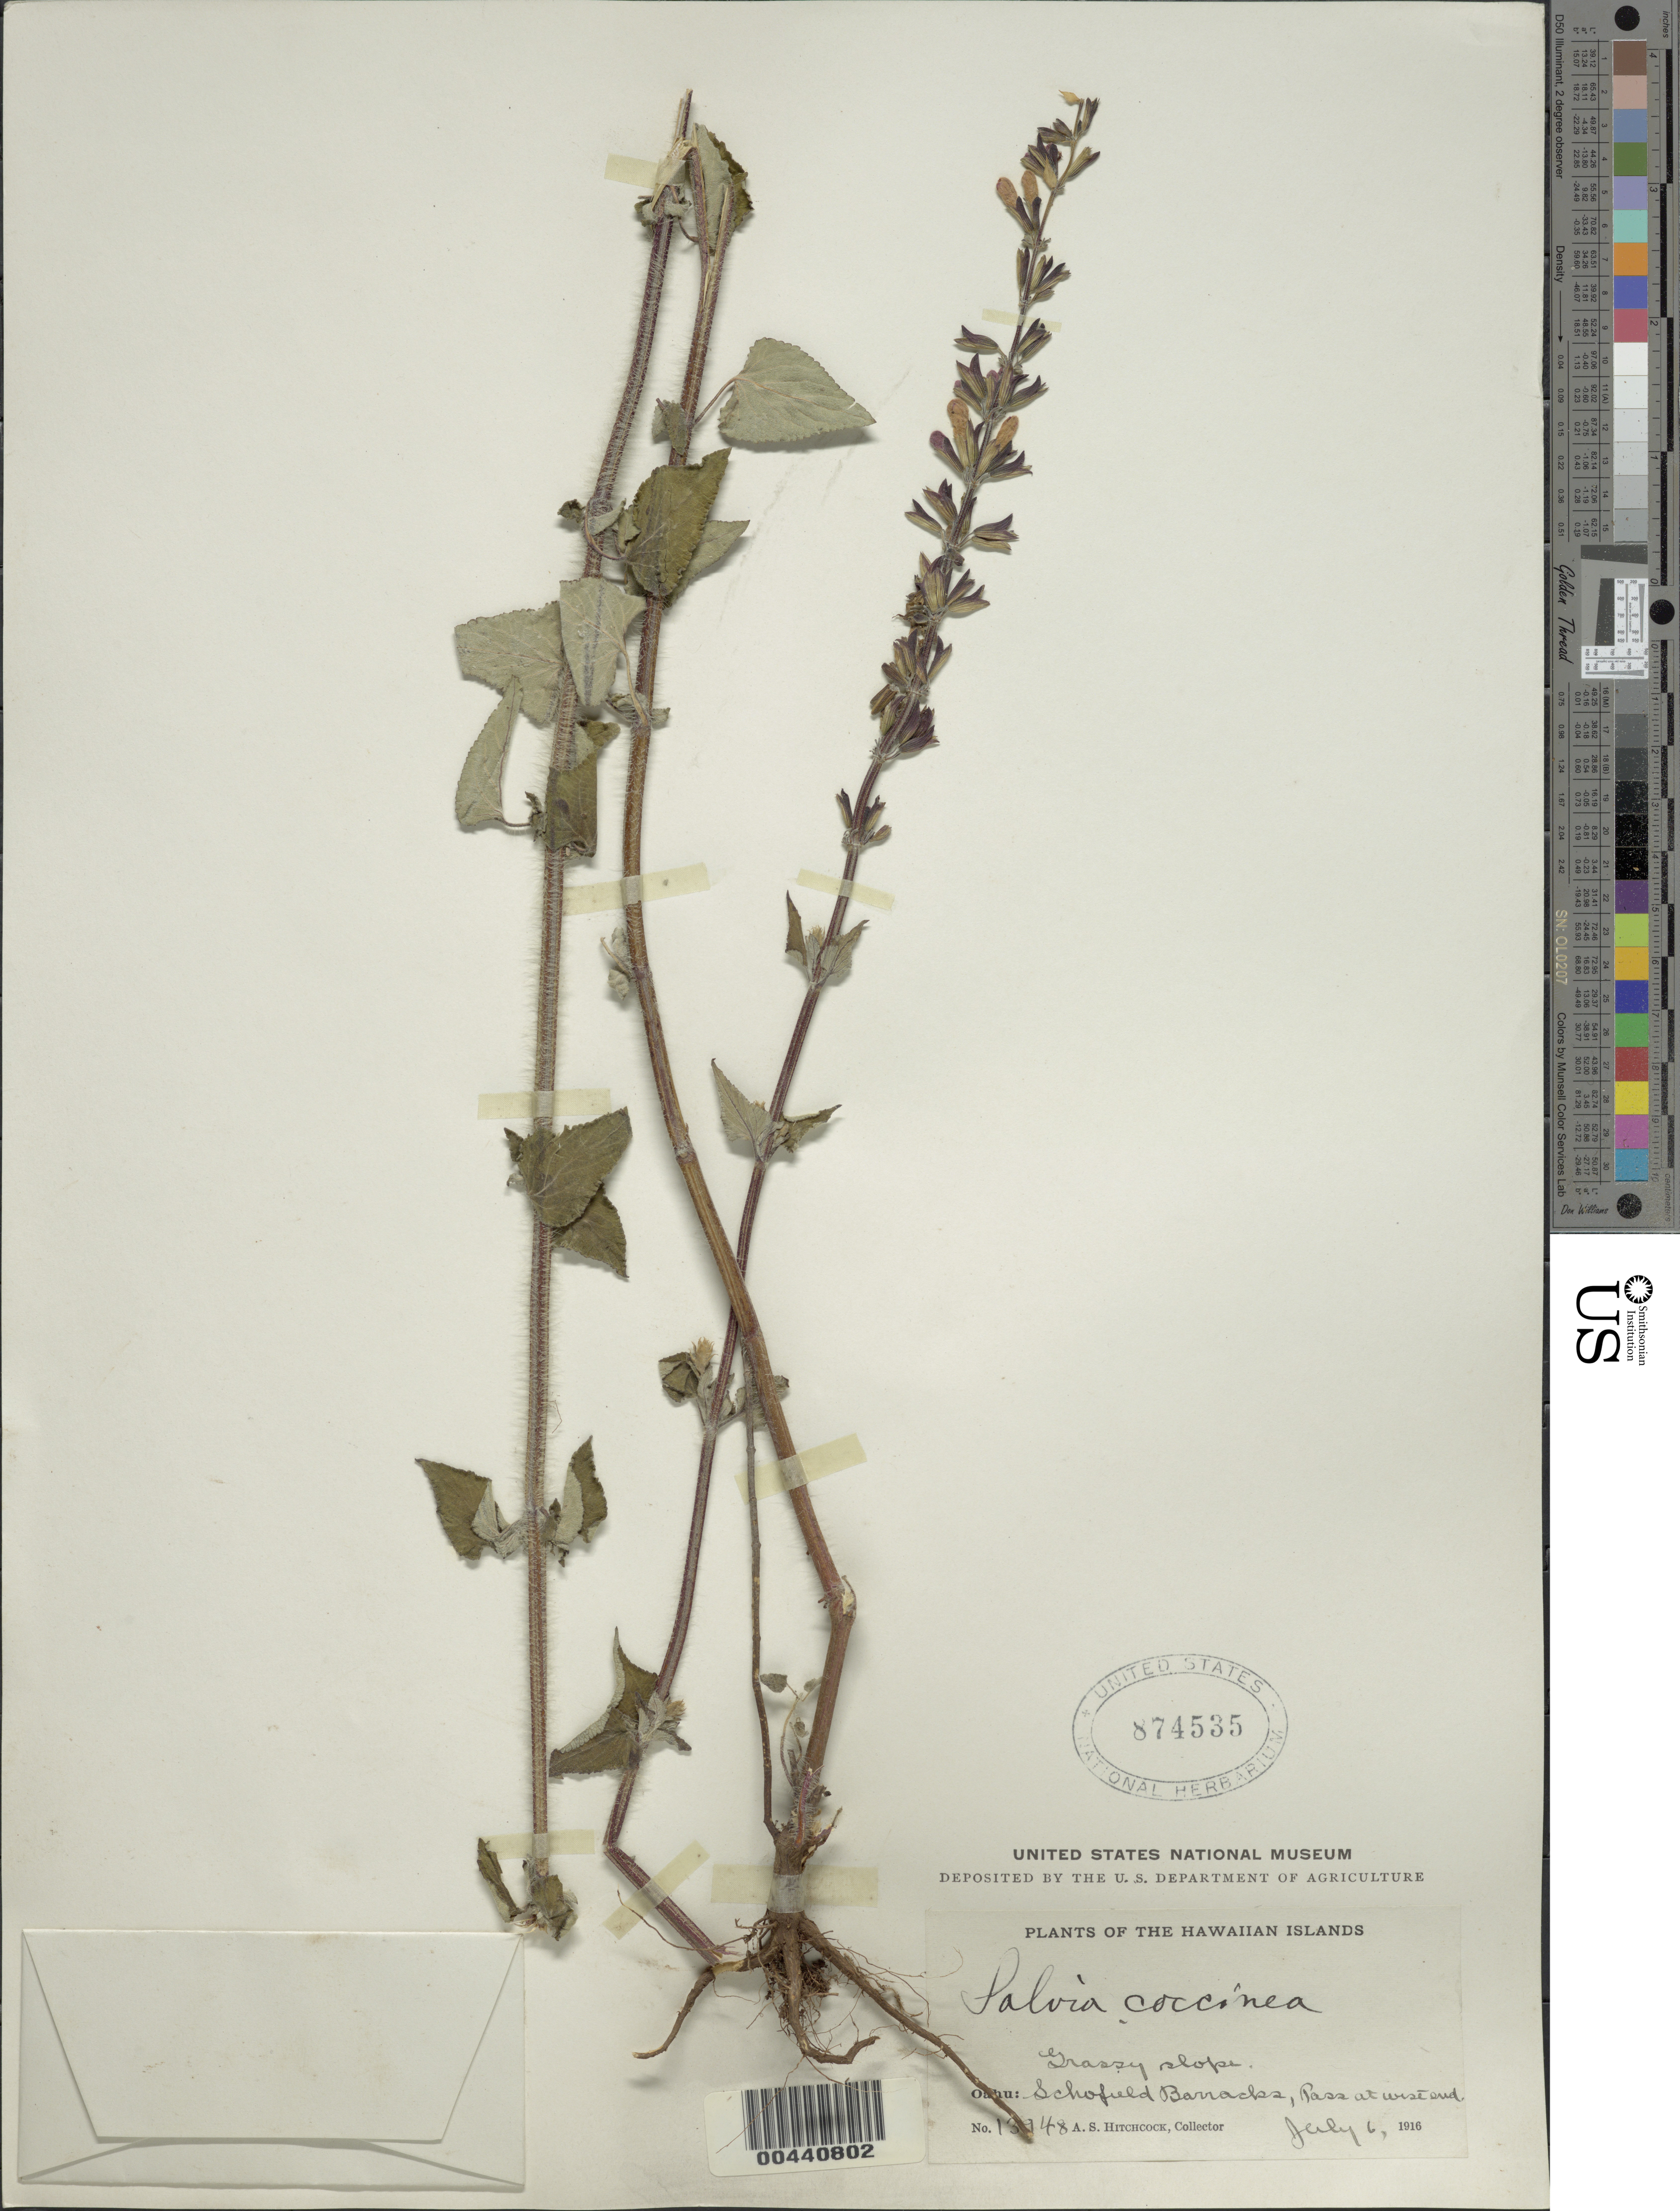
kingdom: Plantae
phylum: Tracheophyta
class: Magnoliopsida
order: Lamiales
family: Lamiaceae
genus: Salvia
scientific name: Salvia coccinea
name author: Buc'hoz ex Etl.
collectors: A. S. Hitchcock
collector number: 13948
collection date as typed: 6 Jul 1916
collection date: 1916-07-06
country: United States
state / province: Hawaii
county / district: Honolulu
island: Oahu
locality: Schofield Barracks, Pass at west end.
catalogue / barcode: US 874535